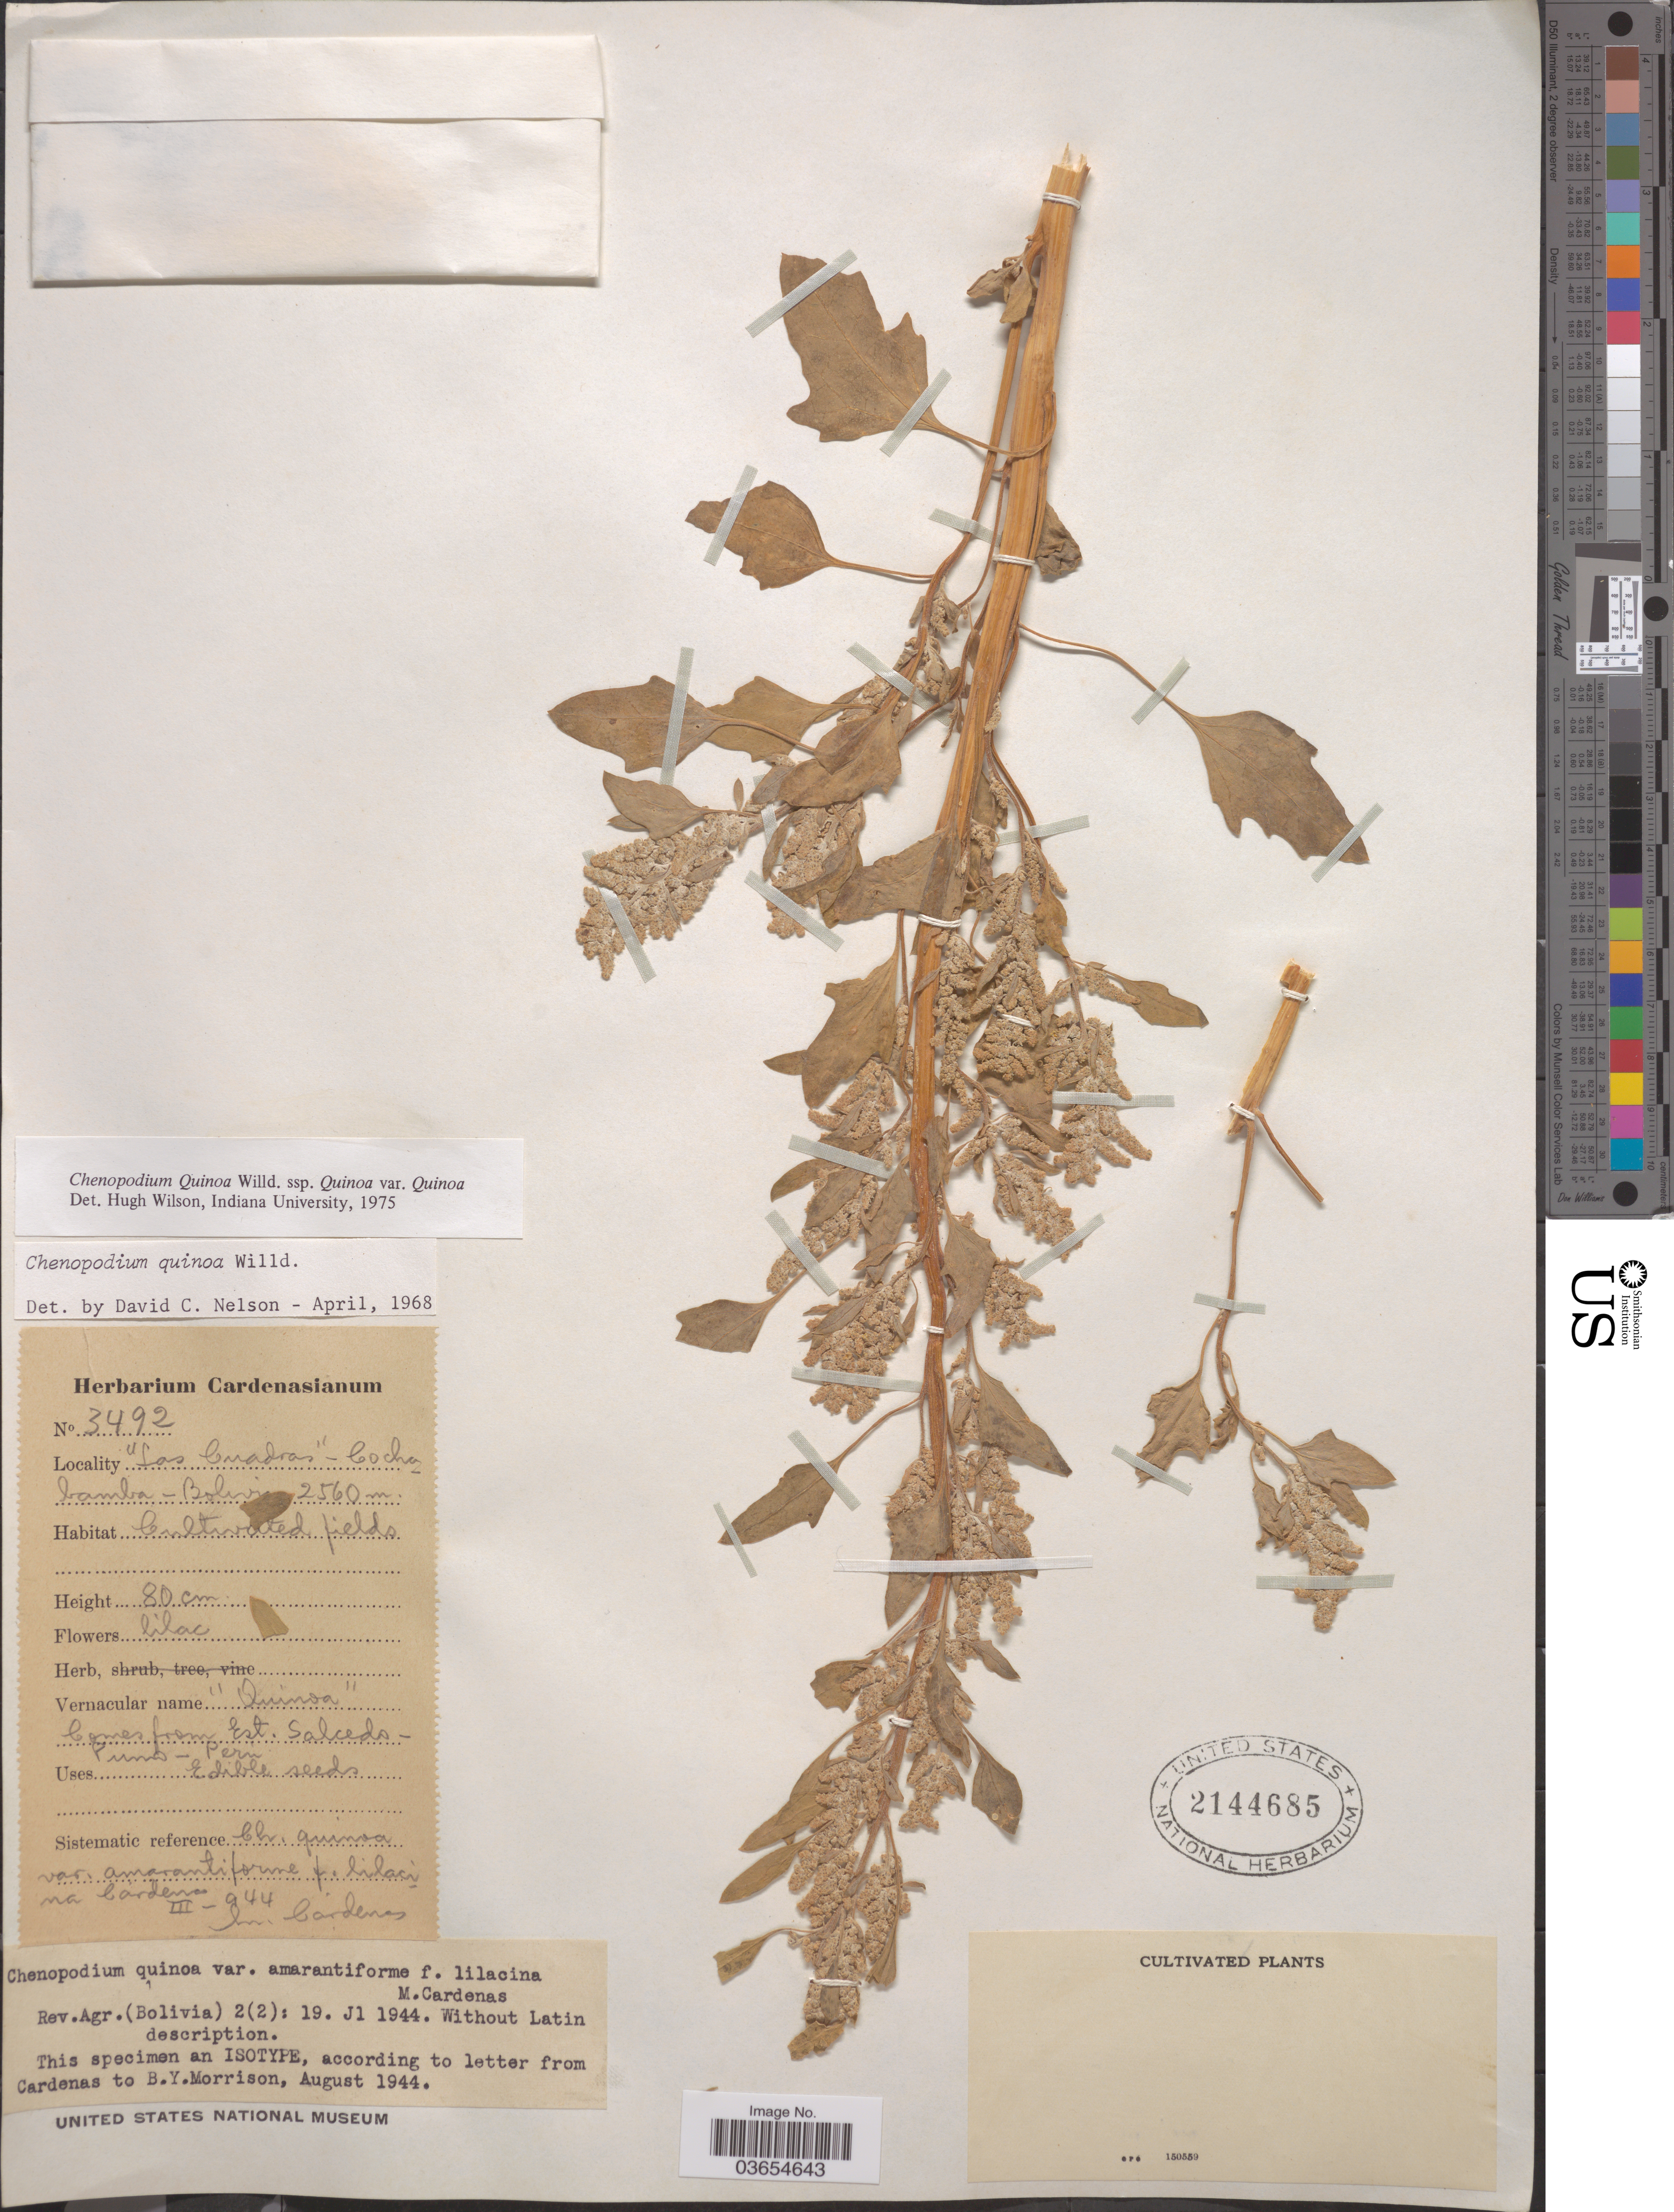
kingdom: Plantae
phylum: Tracheophyta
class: Magnoliopsida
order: Caryophyllales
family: Amaranthaceae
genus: Chenopodium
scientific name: Chenopodium quinoa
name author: Willd.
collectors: M. Cárdenas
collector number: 3492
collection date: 1944-03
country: Bolivia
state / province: Cochabamba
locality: Las Cuadras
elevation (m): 2560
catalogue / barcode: US 2144685